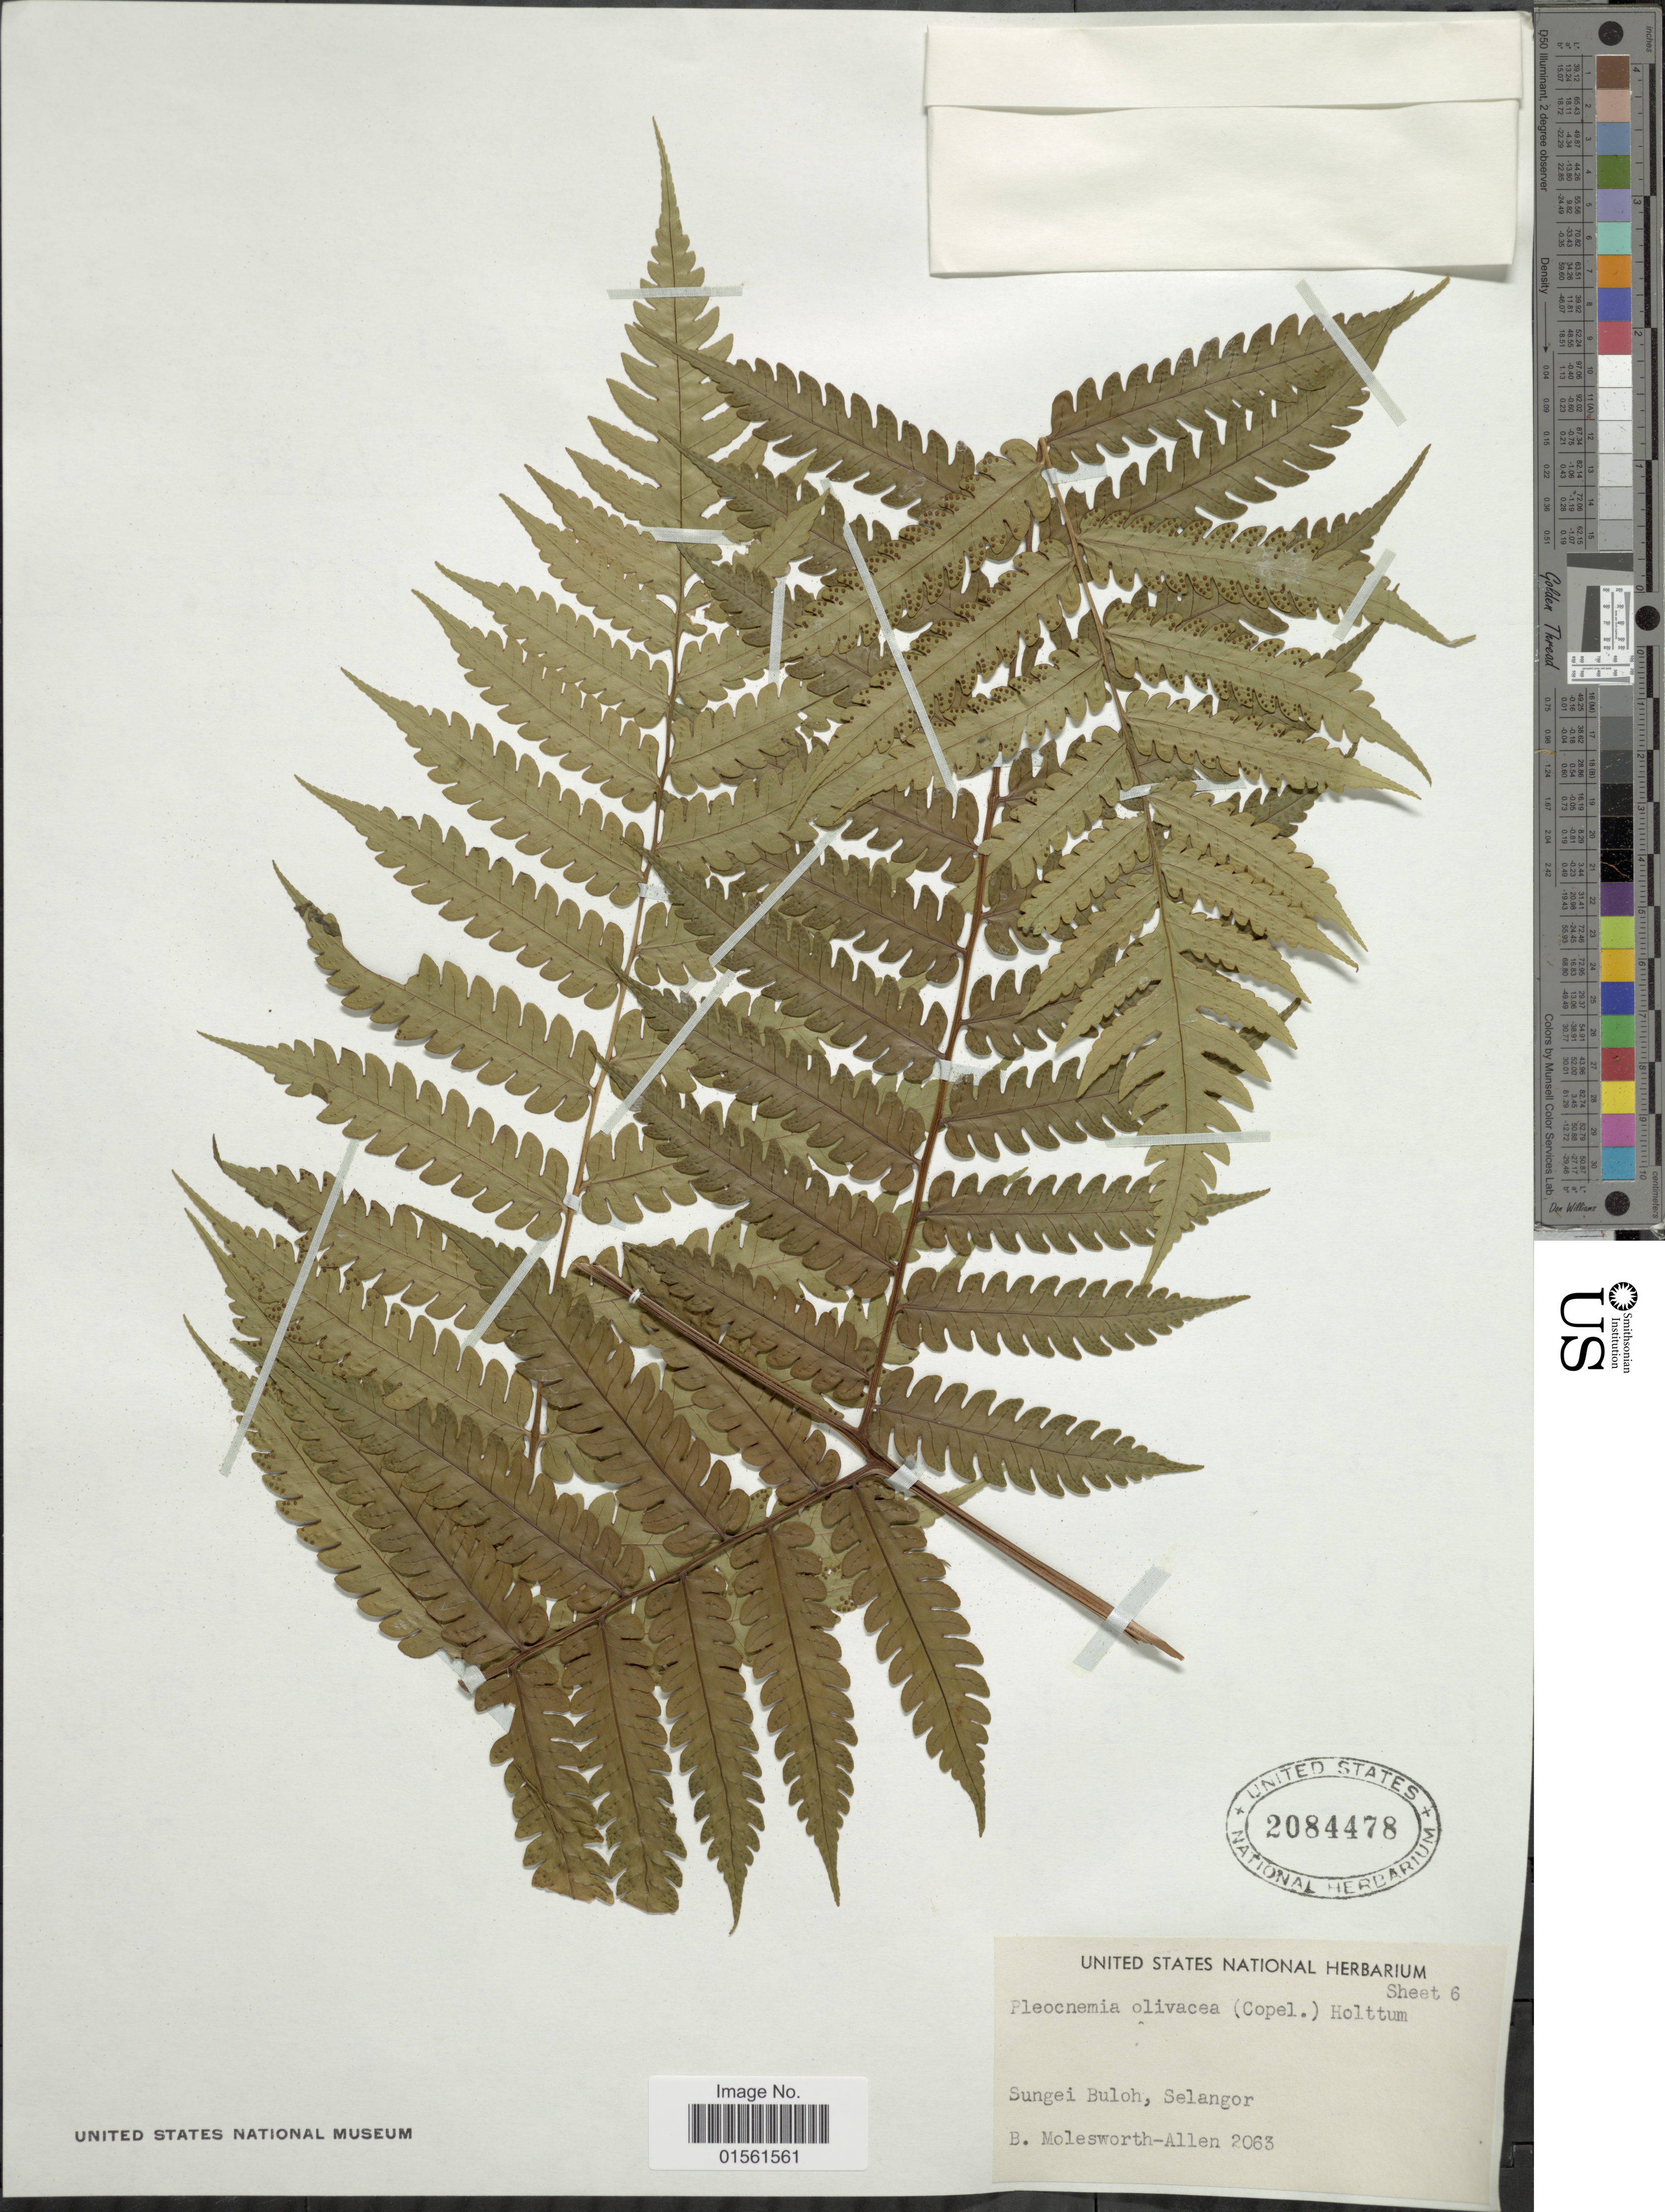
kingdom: Plantae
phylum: Tracheophyta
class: Polypodiopsida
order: Polypodiales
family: Dryopteridaceae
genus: Pleocnemia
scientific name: Pleocnemia olivacea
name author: (Copel.) Holttum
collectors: B. E. G. Molesworth-Allen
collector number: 2063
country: Malaysia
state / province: Selangor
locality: Sungei Buloh, Selangor.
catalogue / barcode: US 2084478